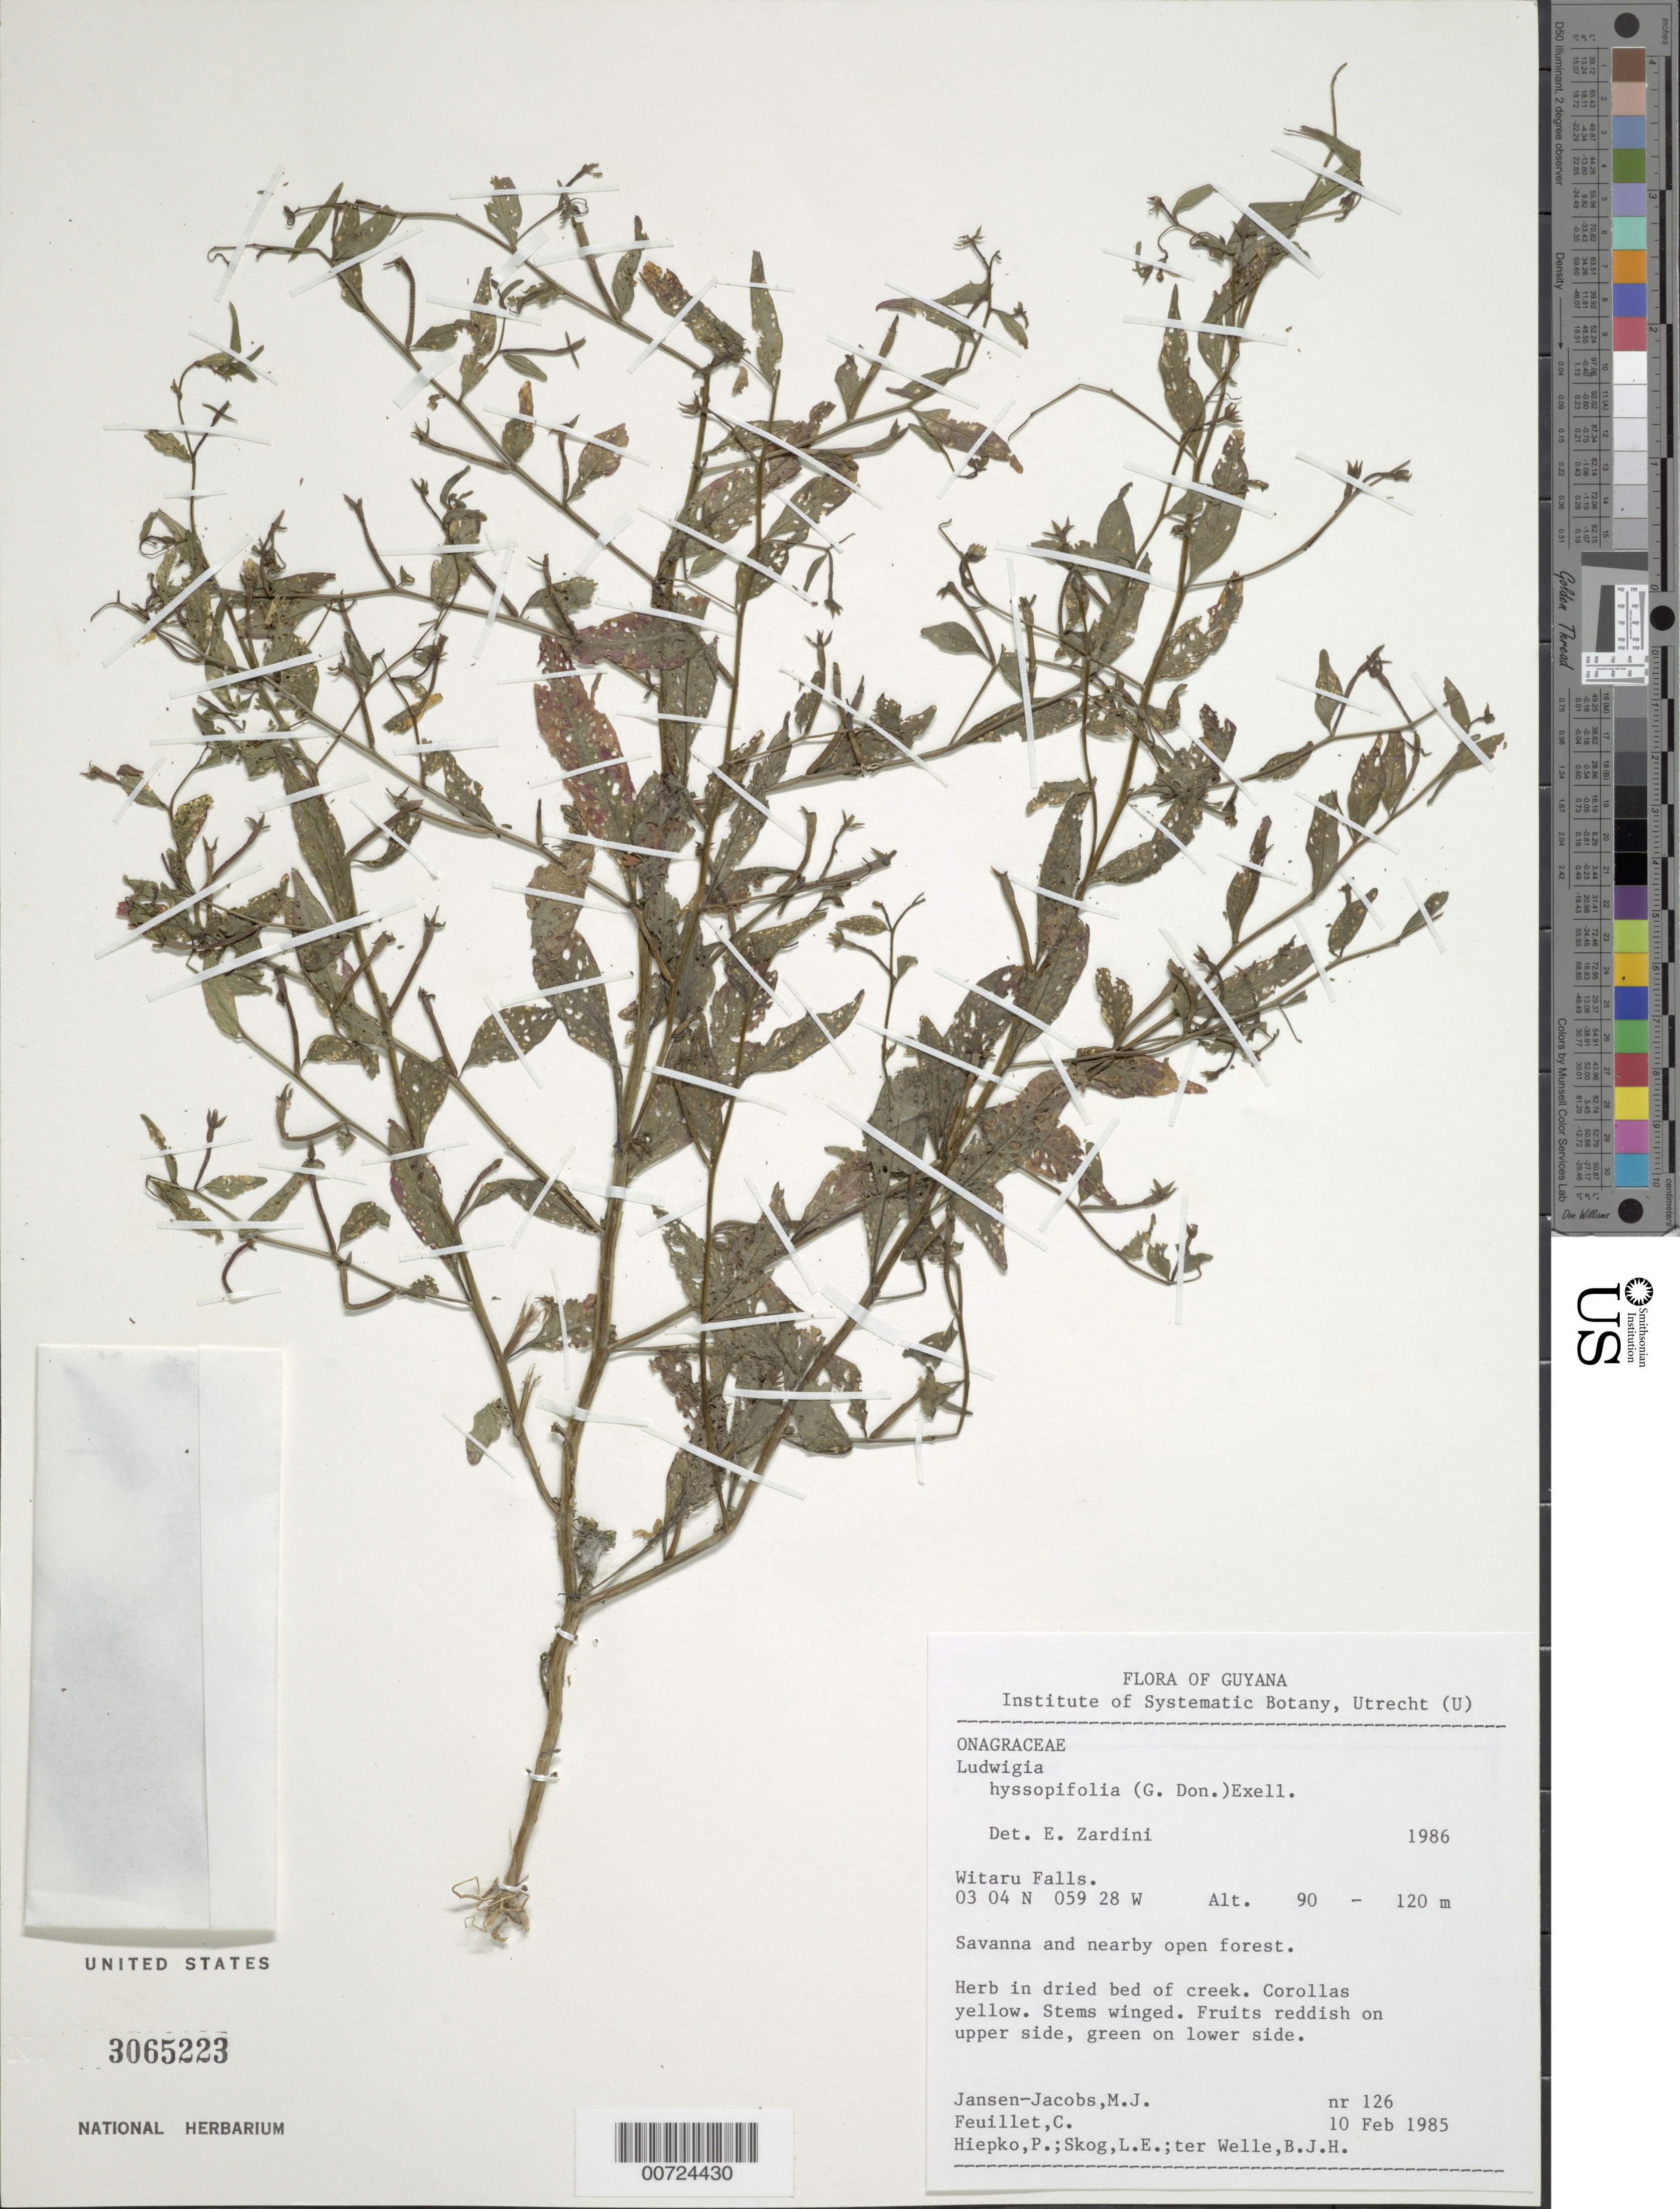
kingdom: Plantae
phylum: Tracheophyta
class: Magnoliopsida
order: Myrtales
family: Onagraceae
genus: Ludwigia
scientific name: Ludwigia hyssopifolia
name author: (G. Don) Exell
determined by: Zardini, E. M.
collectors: M. J. Jansen-Jacobs, C. Feuillet, P. H. Hiepko, L. E. Skog & B. Welle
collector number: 126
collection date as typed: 10-Feb-85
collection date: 1985-02-10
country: Guyana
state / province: U. Takutu-U. Essequibo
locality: Kanuku Mts., Rupununi R., Bush Mouth near Witaru Falls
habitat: Savanna and nearby open forest; in dried bed of creek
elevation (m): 90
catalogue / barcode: US 3065223